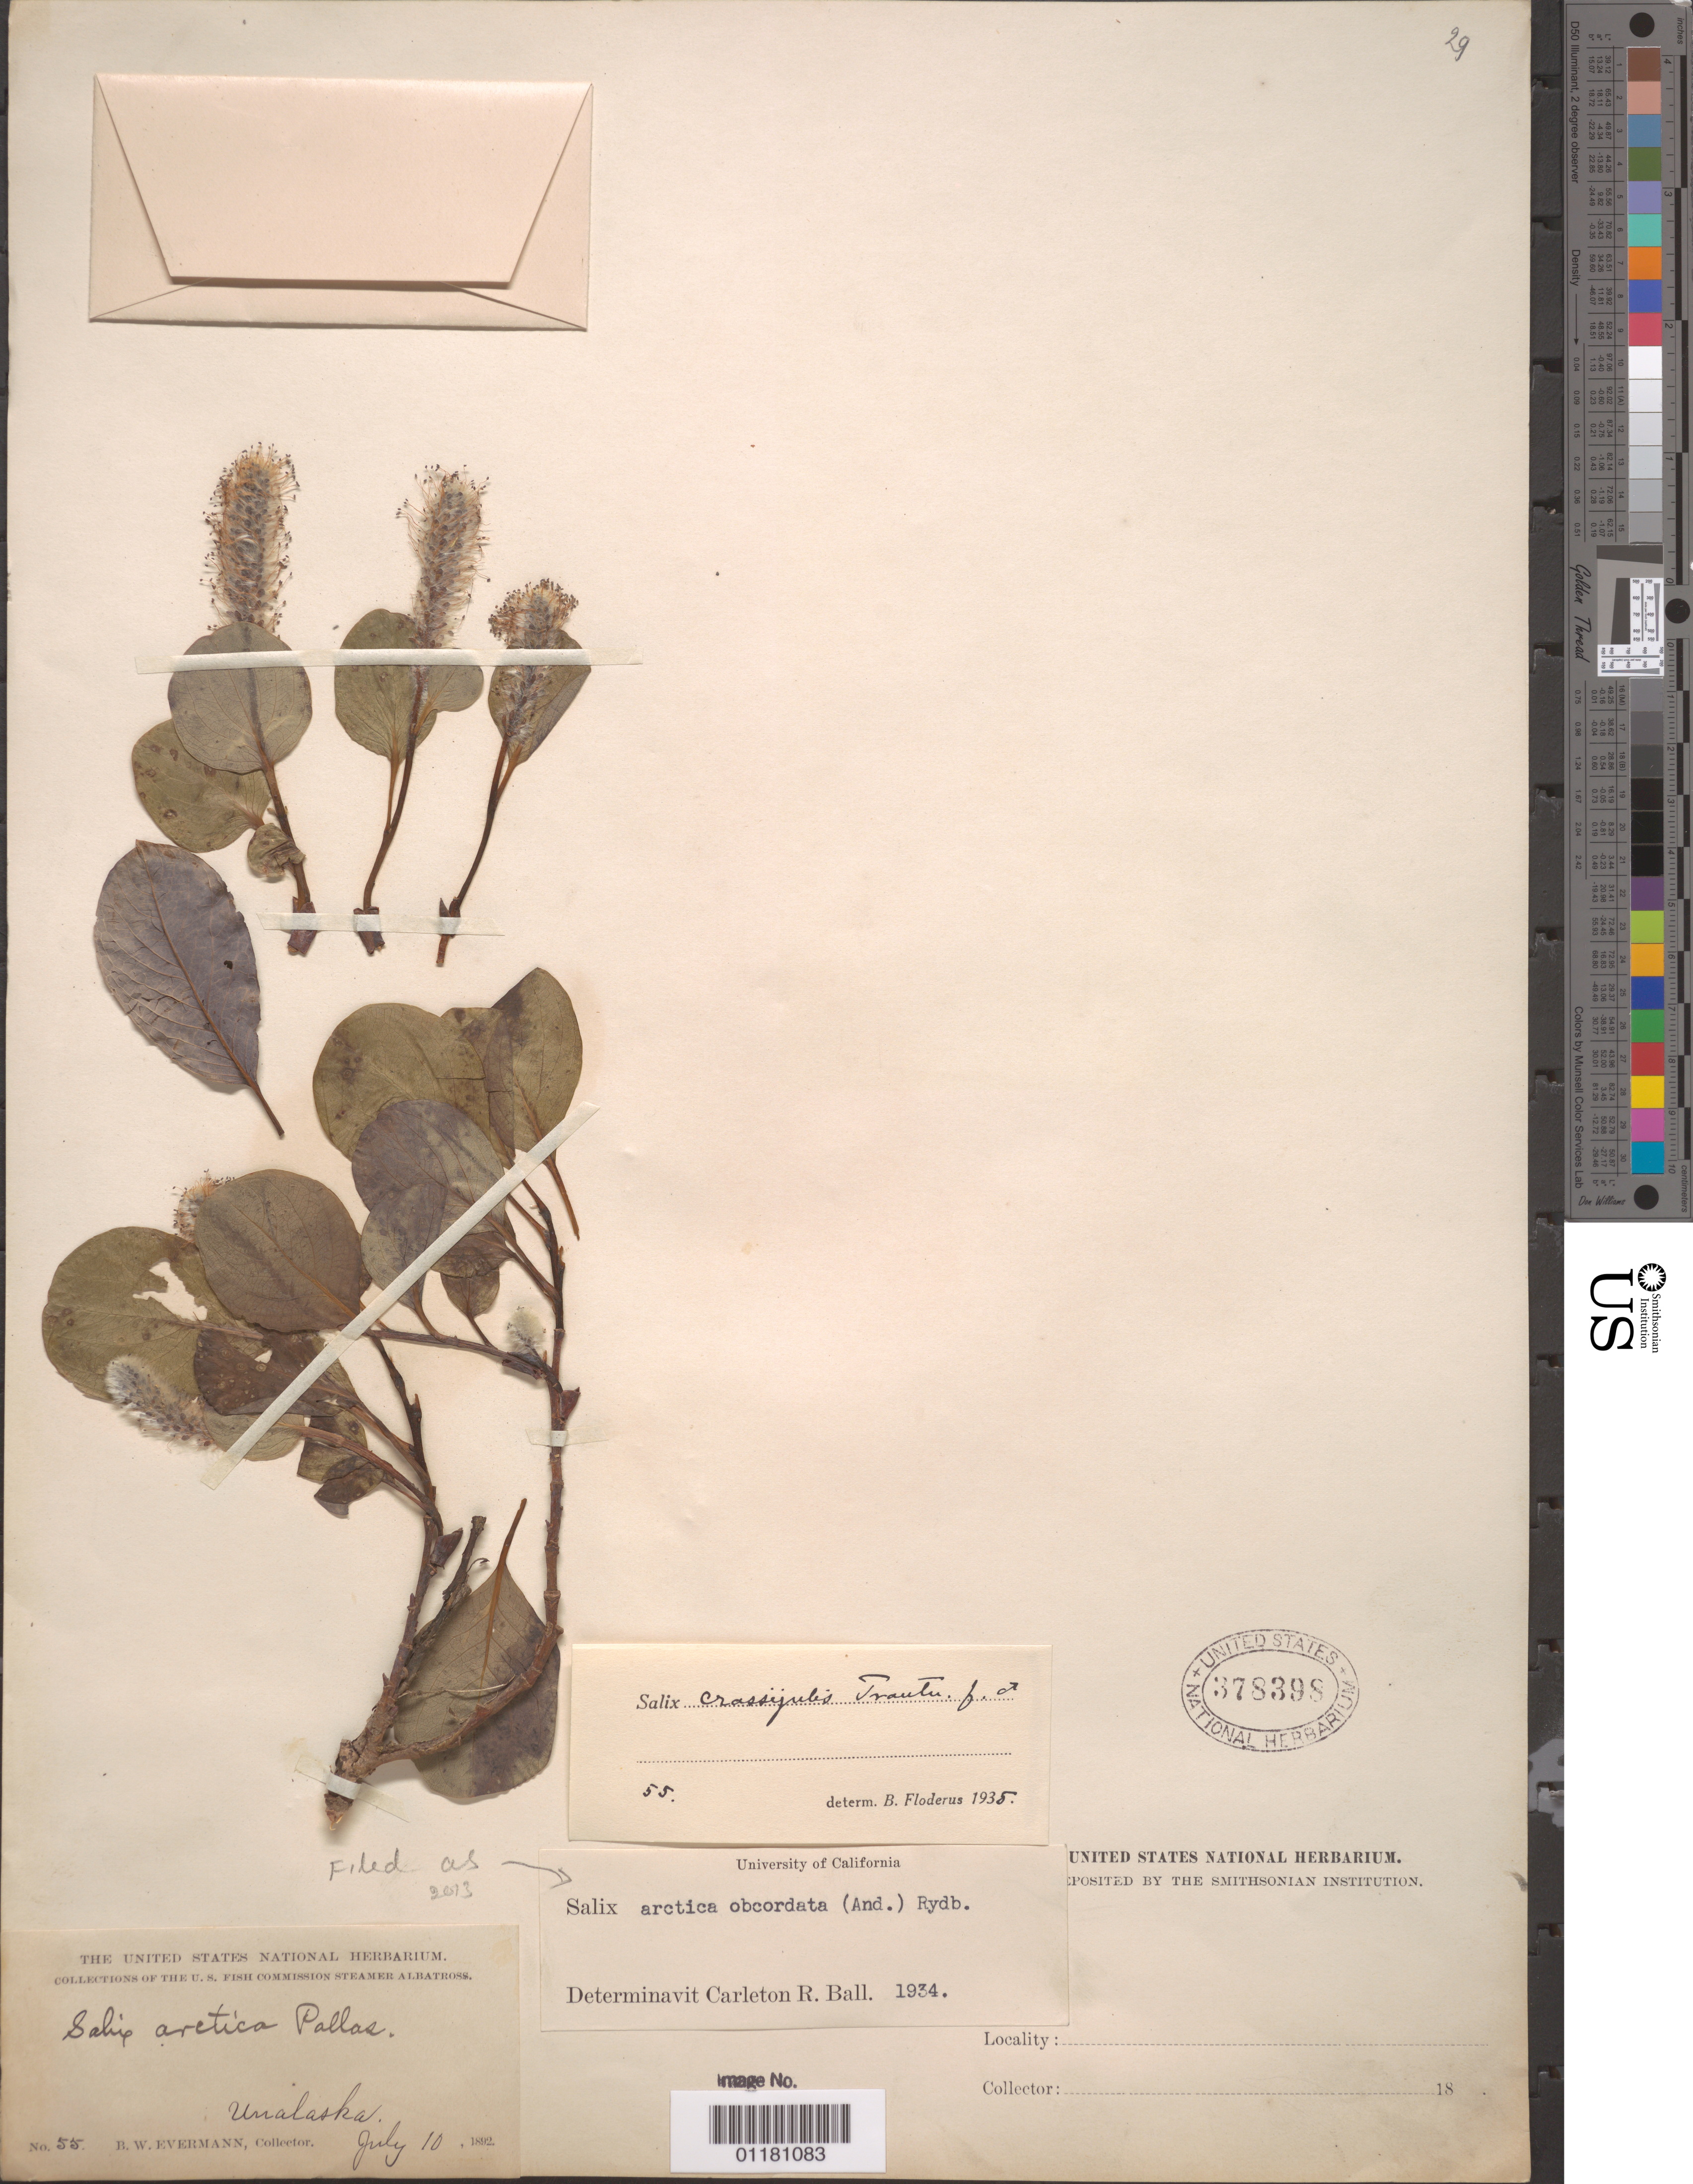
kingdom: Plantae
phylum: Tracheophyta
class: Magnoliopsida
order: Malpighiales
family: Salicaceae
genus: Salix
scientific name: Salix arctica var. obcordata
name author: (Andersson) Rydb.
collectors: B. W. Evermann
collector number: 55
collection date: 1892-07-10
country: United States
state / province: Alaska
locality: Unalaska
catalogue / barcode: US 378398